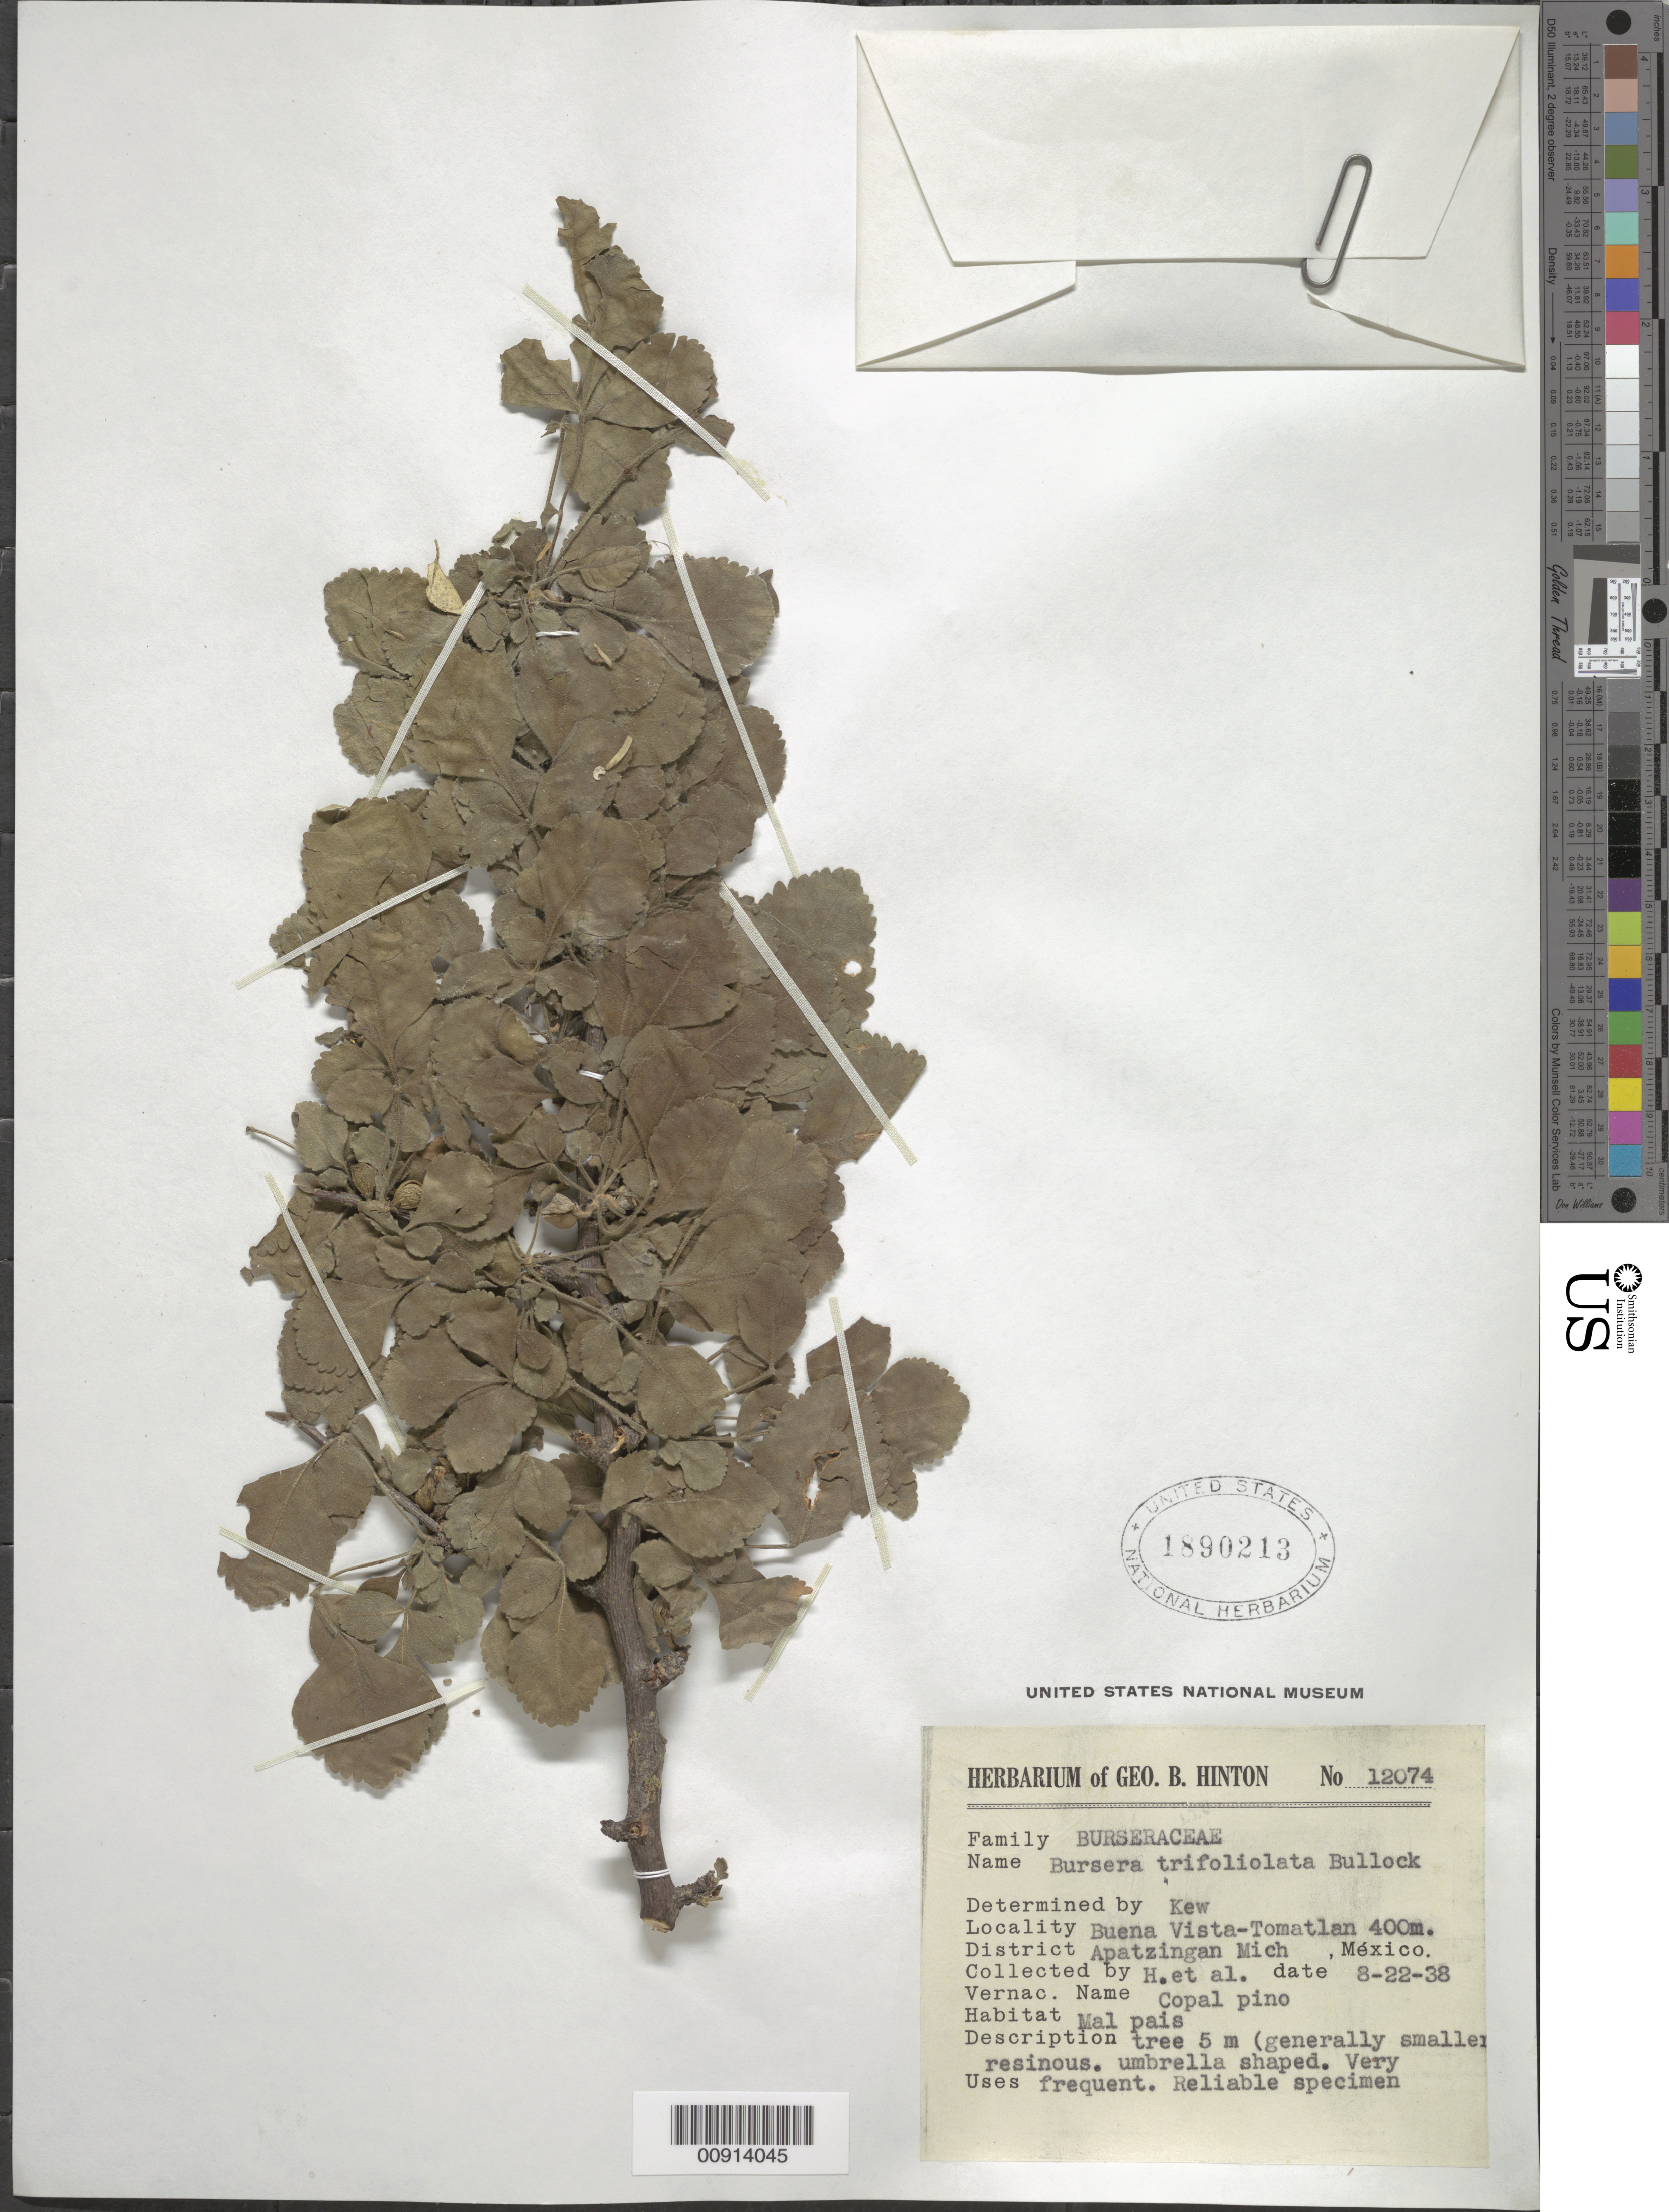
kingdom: Plantae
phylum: Tracheophyta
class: Magnoliopsida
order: Sapindales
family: Burseraceae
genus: Bursera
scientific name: Bursera trifoliolata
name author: Bullock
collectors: G. B. Hinton & et al.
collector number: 12074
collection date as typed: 22 Aug 1938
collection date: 1938-08-22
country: Mexico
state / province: Michoacán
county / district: Apatzingán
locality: Buena Vista - Tomatlán, District Apatzingán, Michoacán.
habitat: Mal pais.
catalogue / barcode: US 1890213